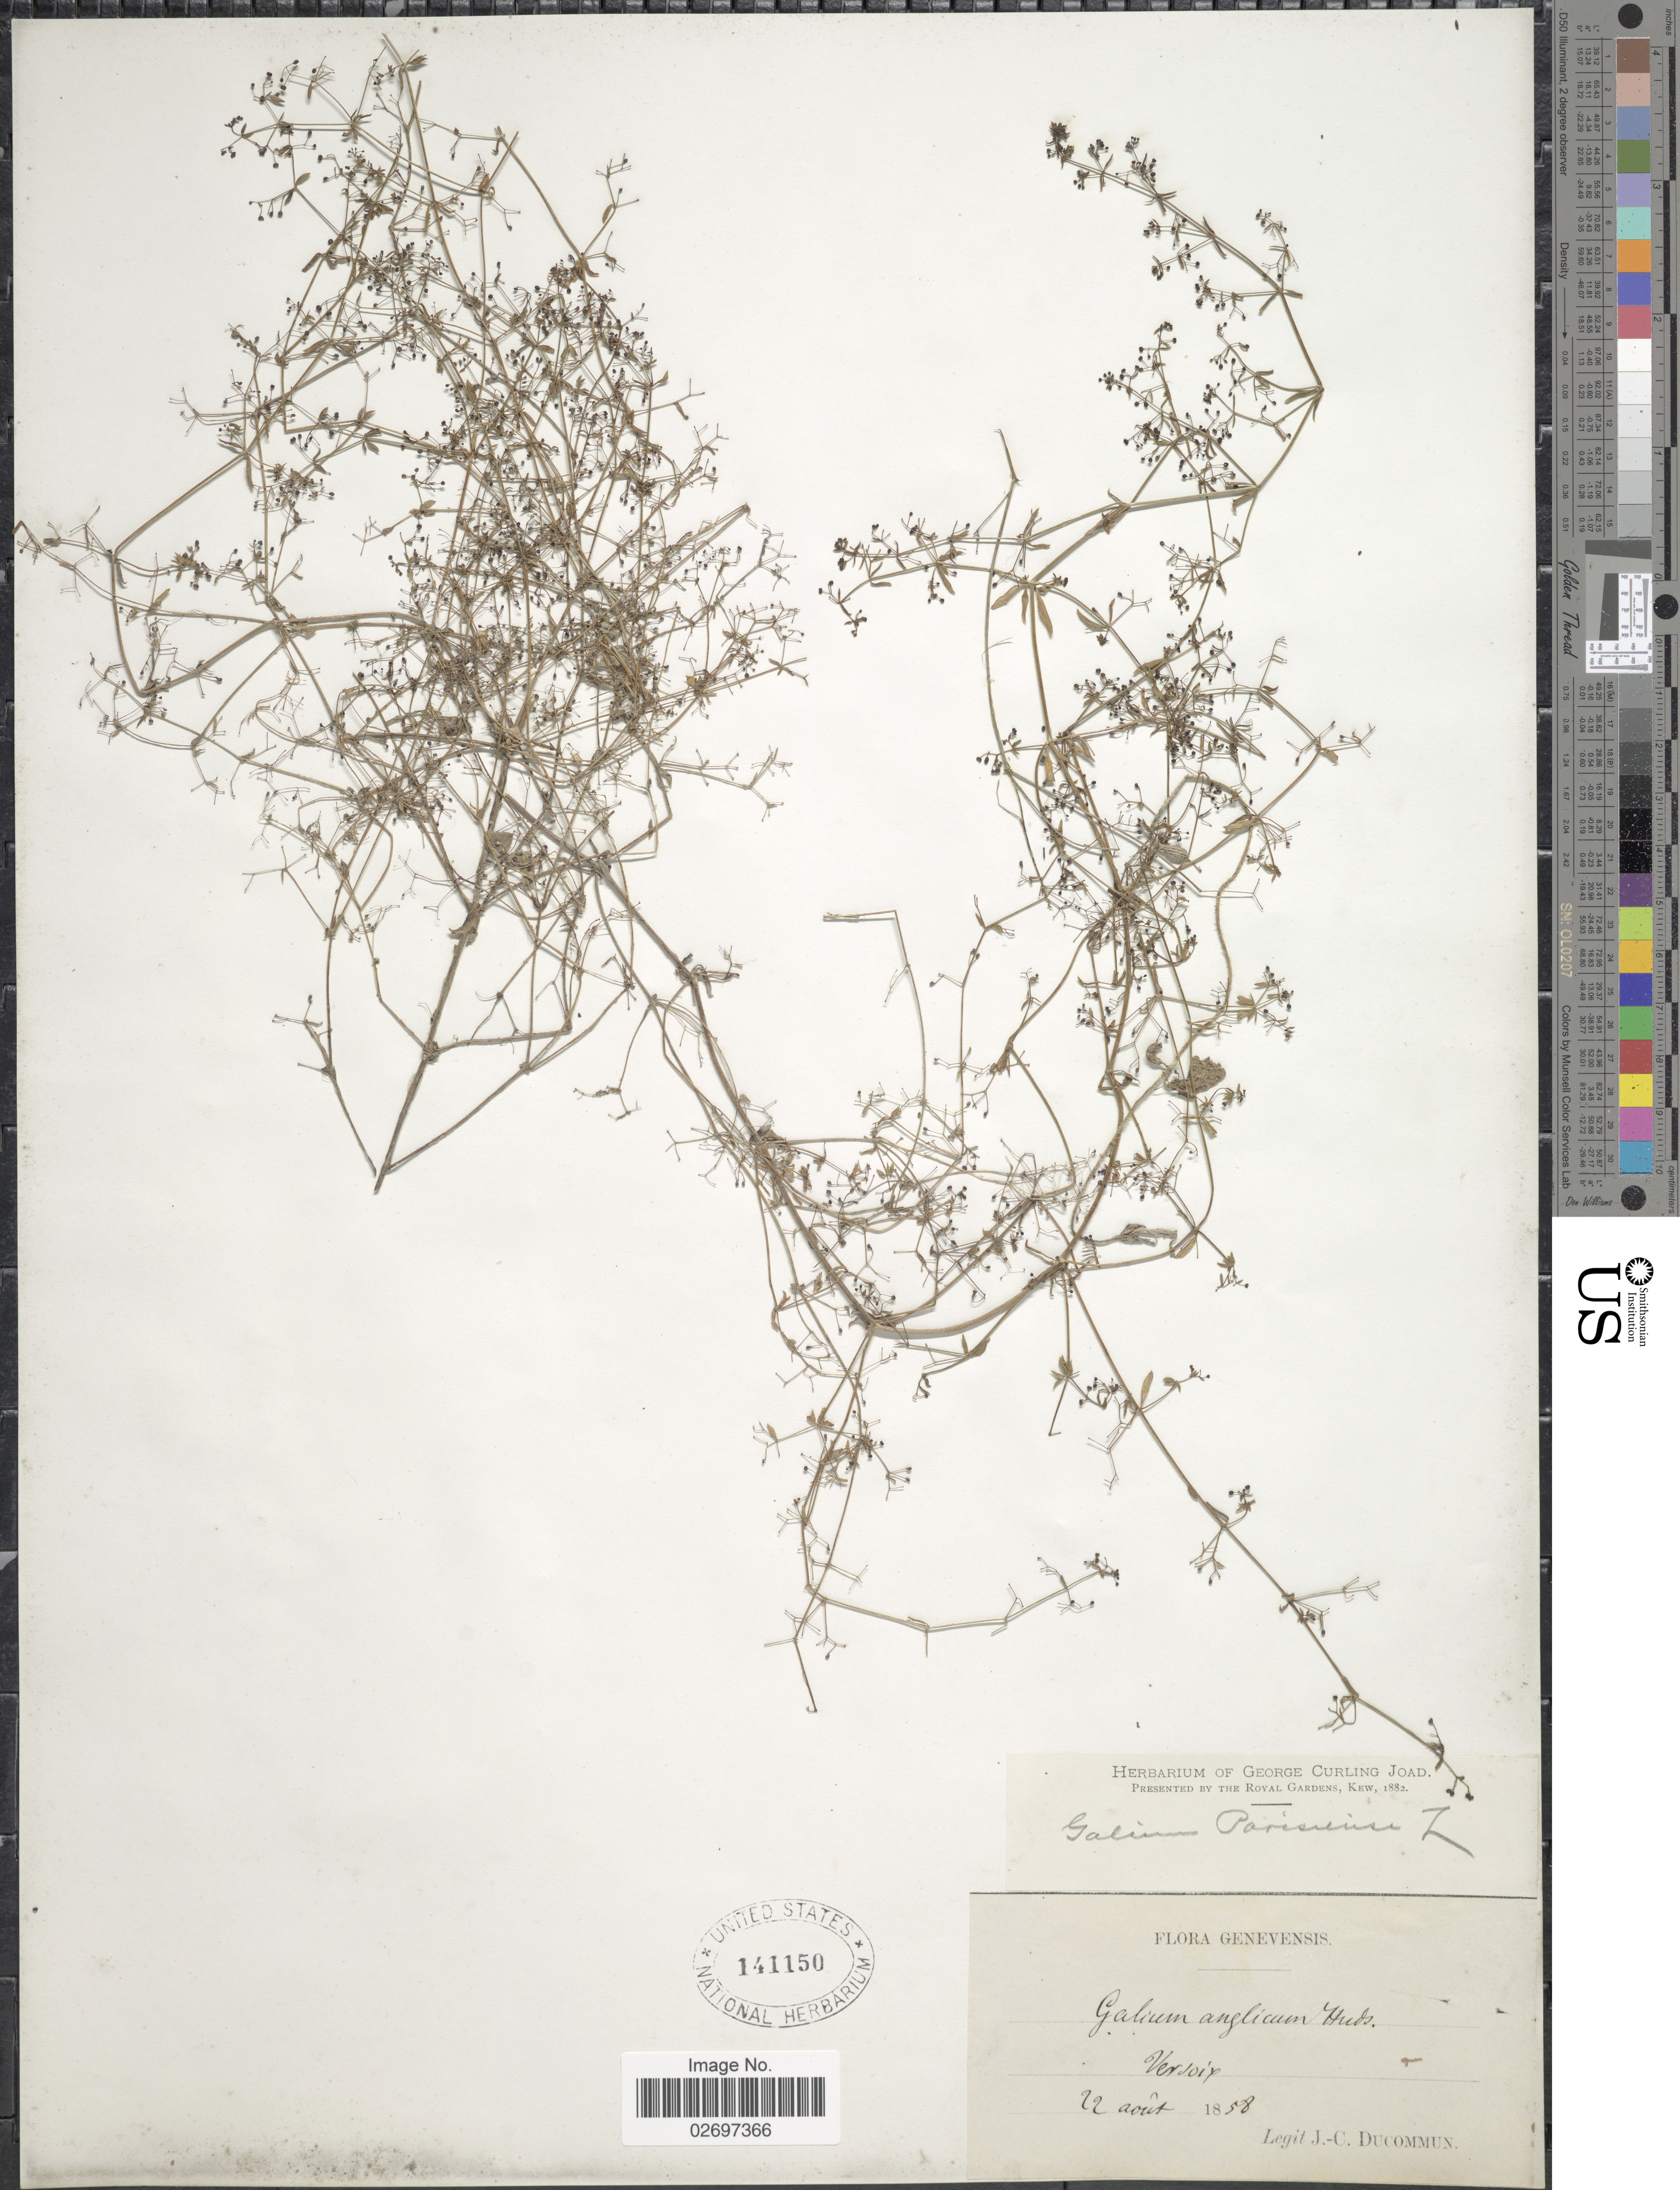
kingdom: Plantae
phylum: Tracheophyta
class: Magnoliopsida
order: Gentianales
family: Rubiaceae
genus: Galium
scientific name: Galium parisiense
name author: L.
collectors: J. Ducommun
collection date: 1858-08-22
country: Switzerland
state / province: Genève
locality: Versoix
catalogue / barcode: US 141150